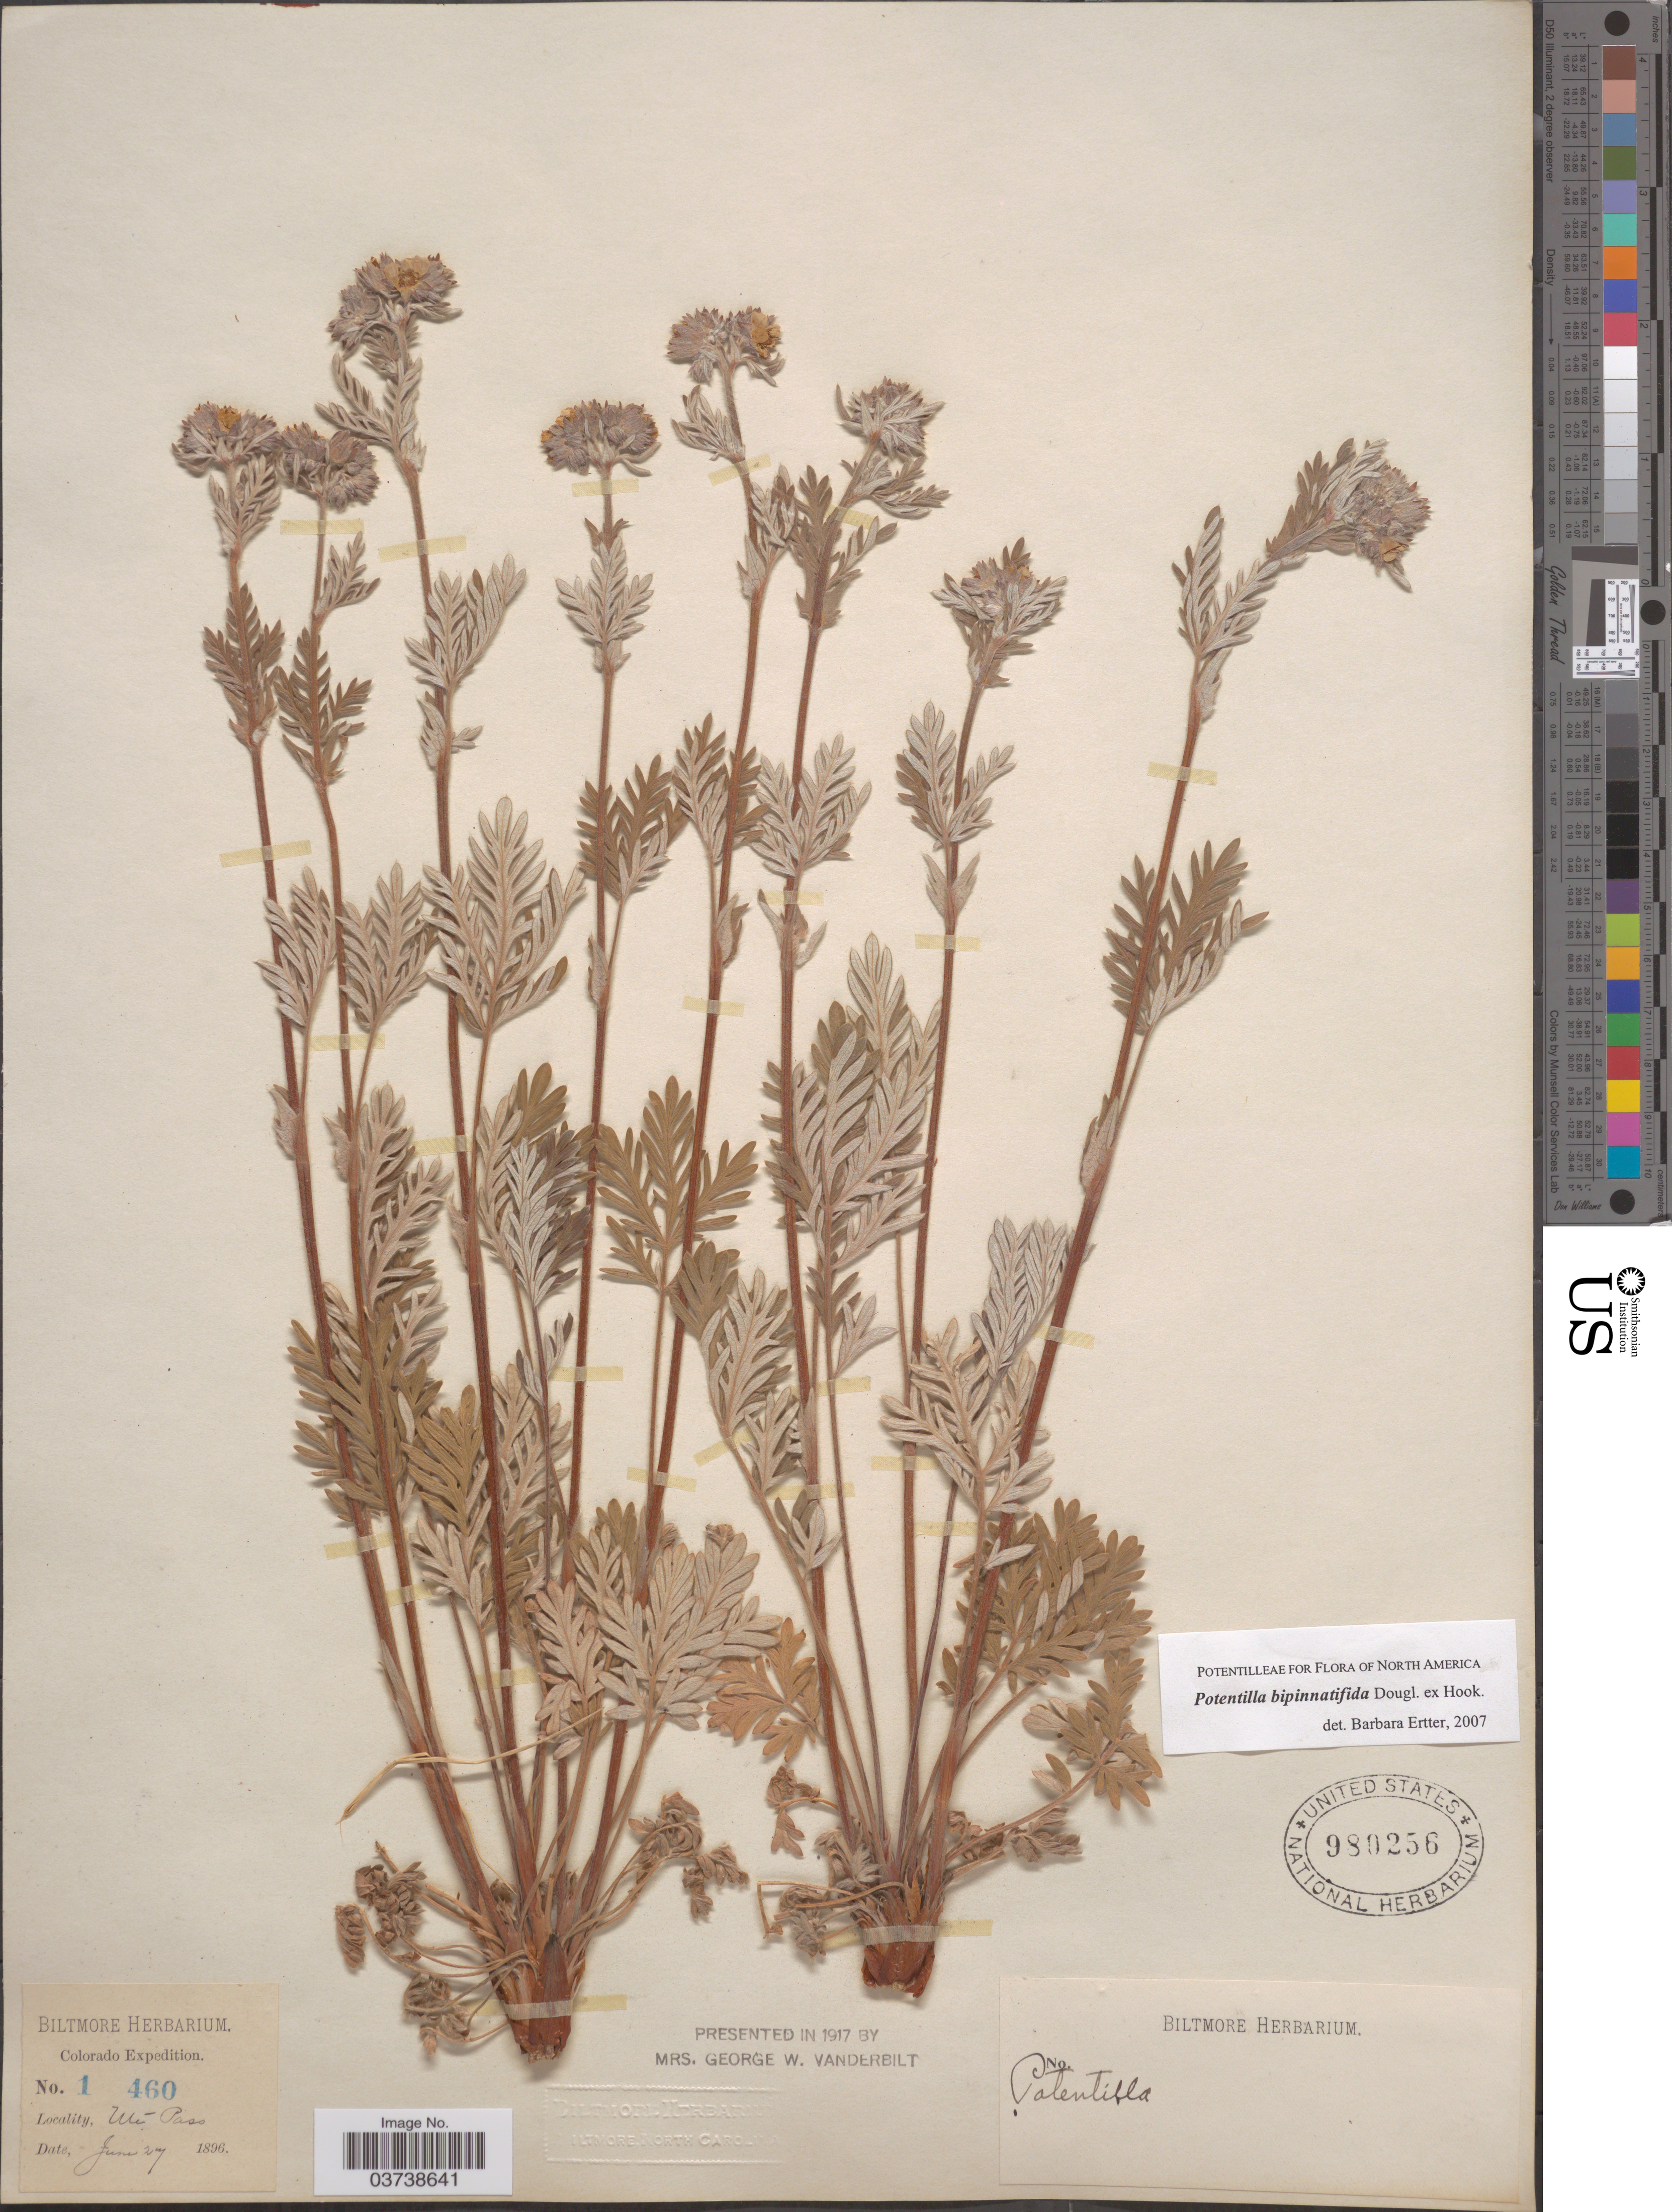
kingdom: Plantae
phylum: Tracheophyta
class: Magnoliopsida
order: Rosales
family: Rosaceae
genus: Potentilla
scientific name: Potentilla bipinnatifida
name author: Douglas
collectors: ex herb. Biltmore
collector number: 1460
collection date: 1896-06-17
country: United States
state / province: Colorado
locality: Uté Pass.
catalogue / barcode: US 980256